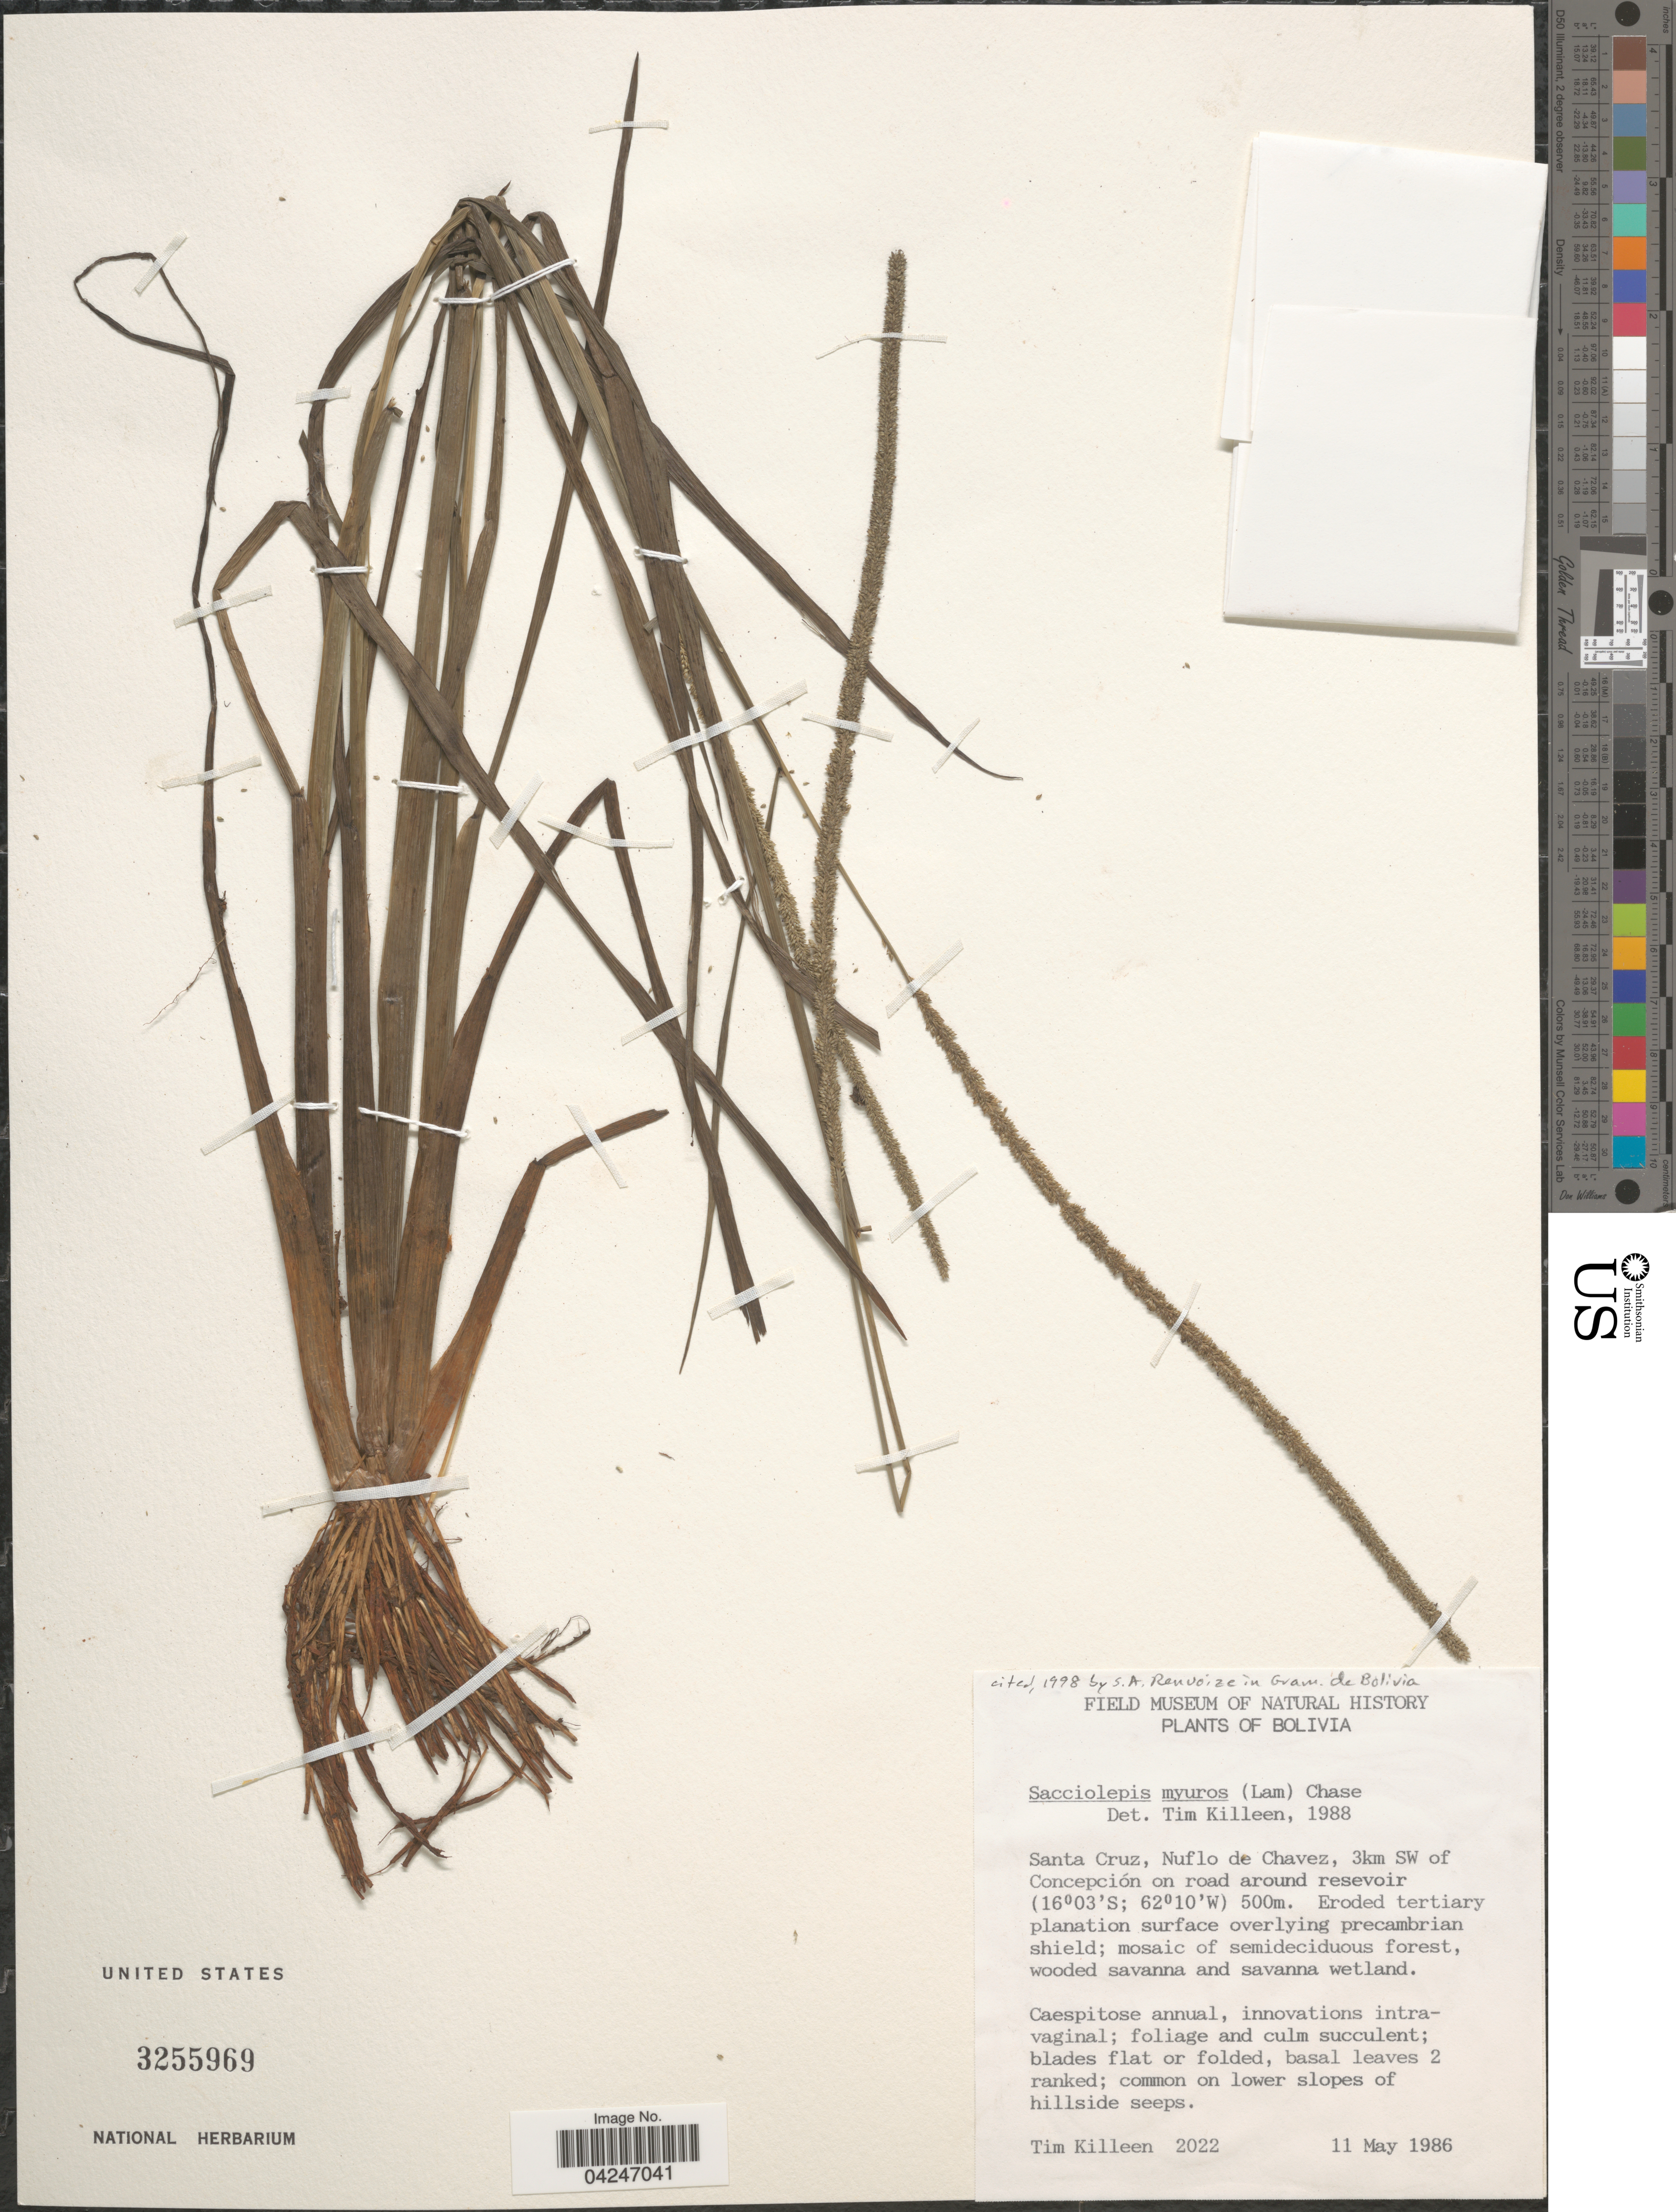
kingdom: Plantae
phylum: Tracheophyta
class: Liliopsida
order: Poales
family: Poaceae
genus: Sacciolepis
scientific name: Sacciolepis myuros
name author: (Lam.) Chase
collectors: T. J. Killeen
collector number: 2022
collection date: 1986-05-11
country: Bolivia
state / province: Santa Cruz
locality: Nuflo de Chavez, 3km SW of Concepción on road around reservoir.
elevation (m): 500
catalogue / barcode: US 3255969